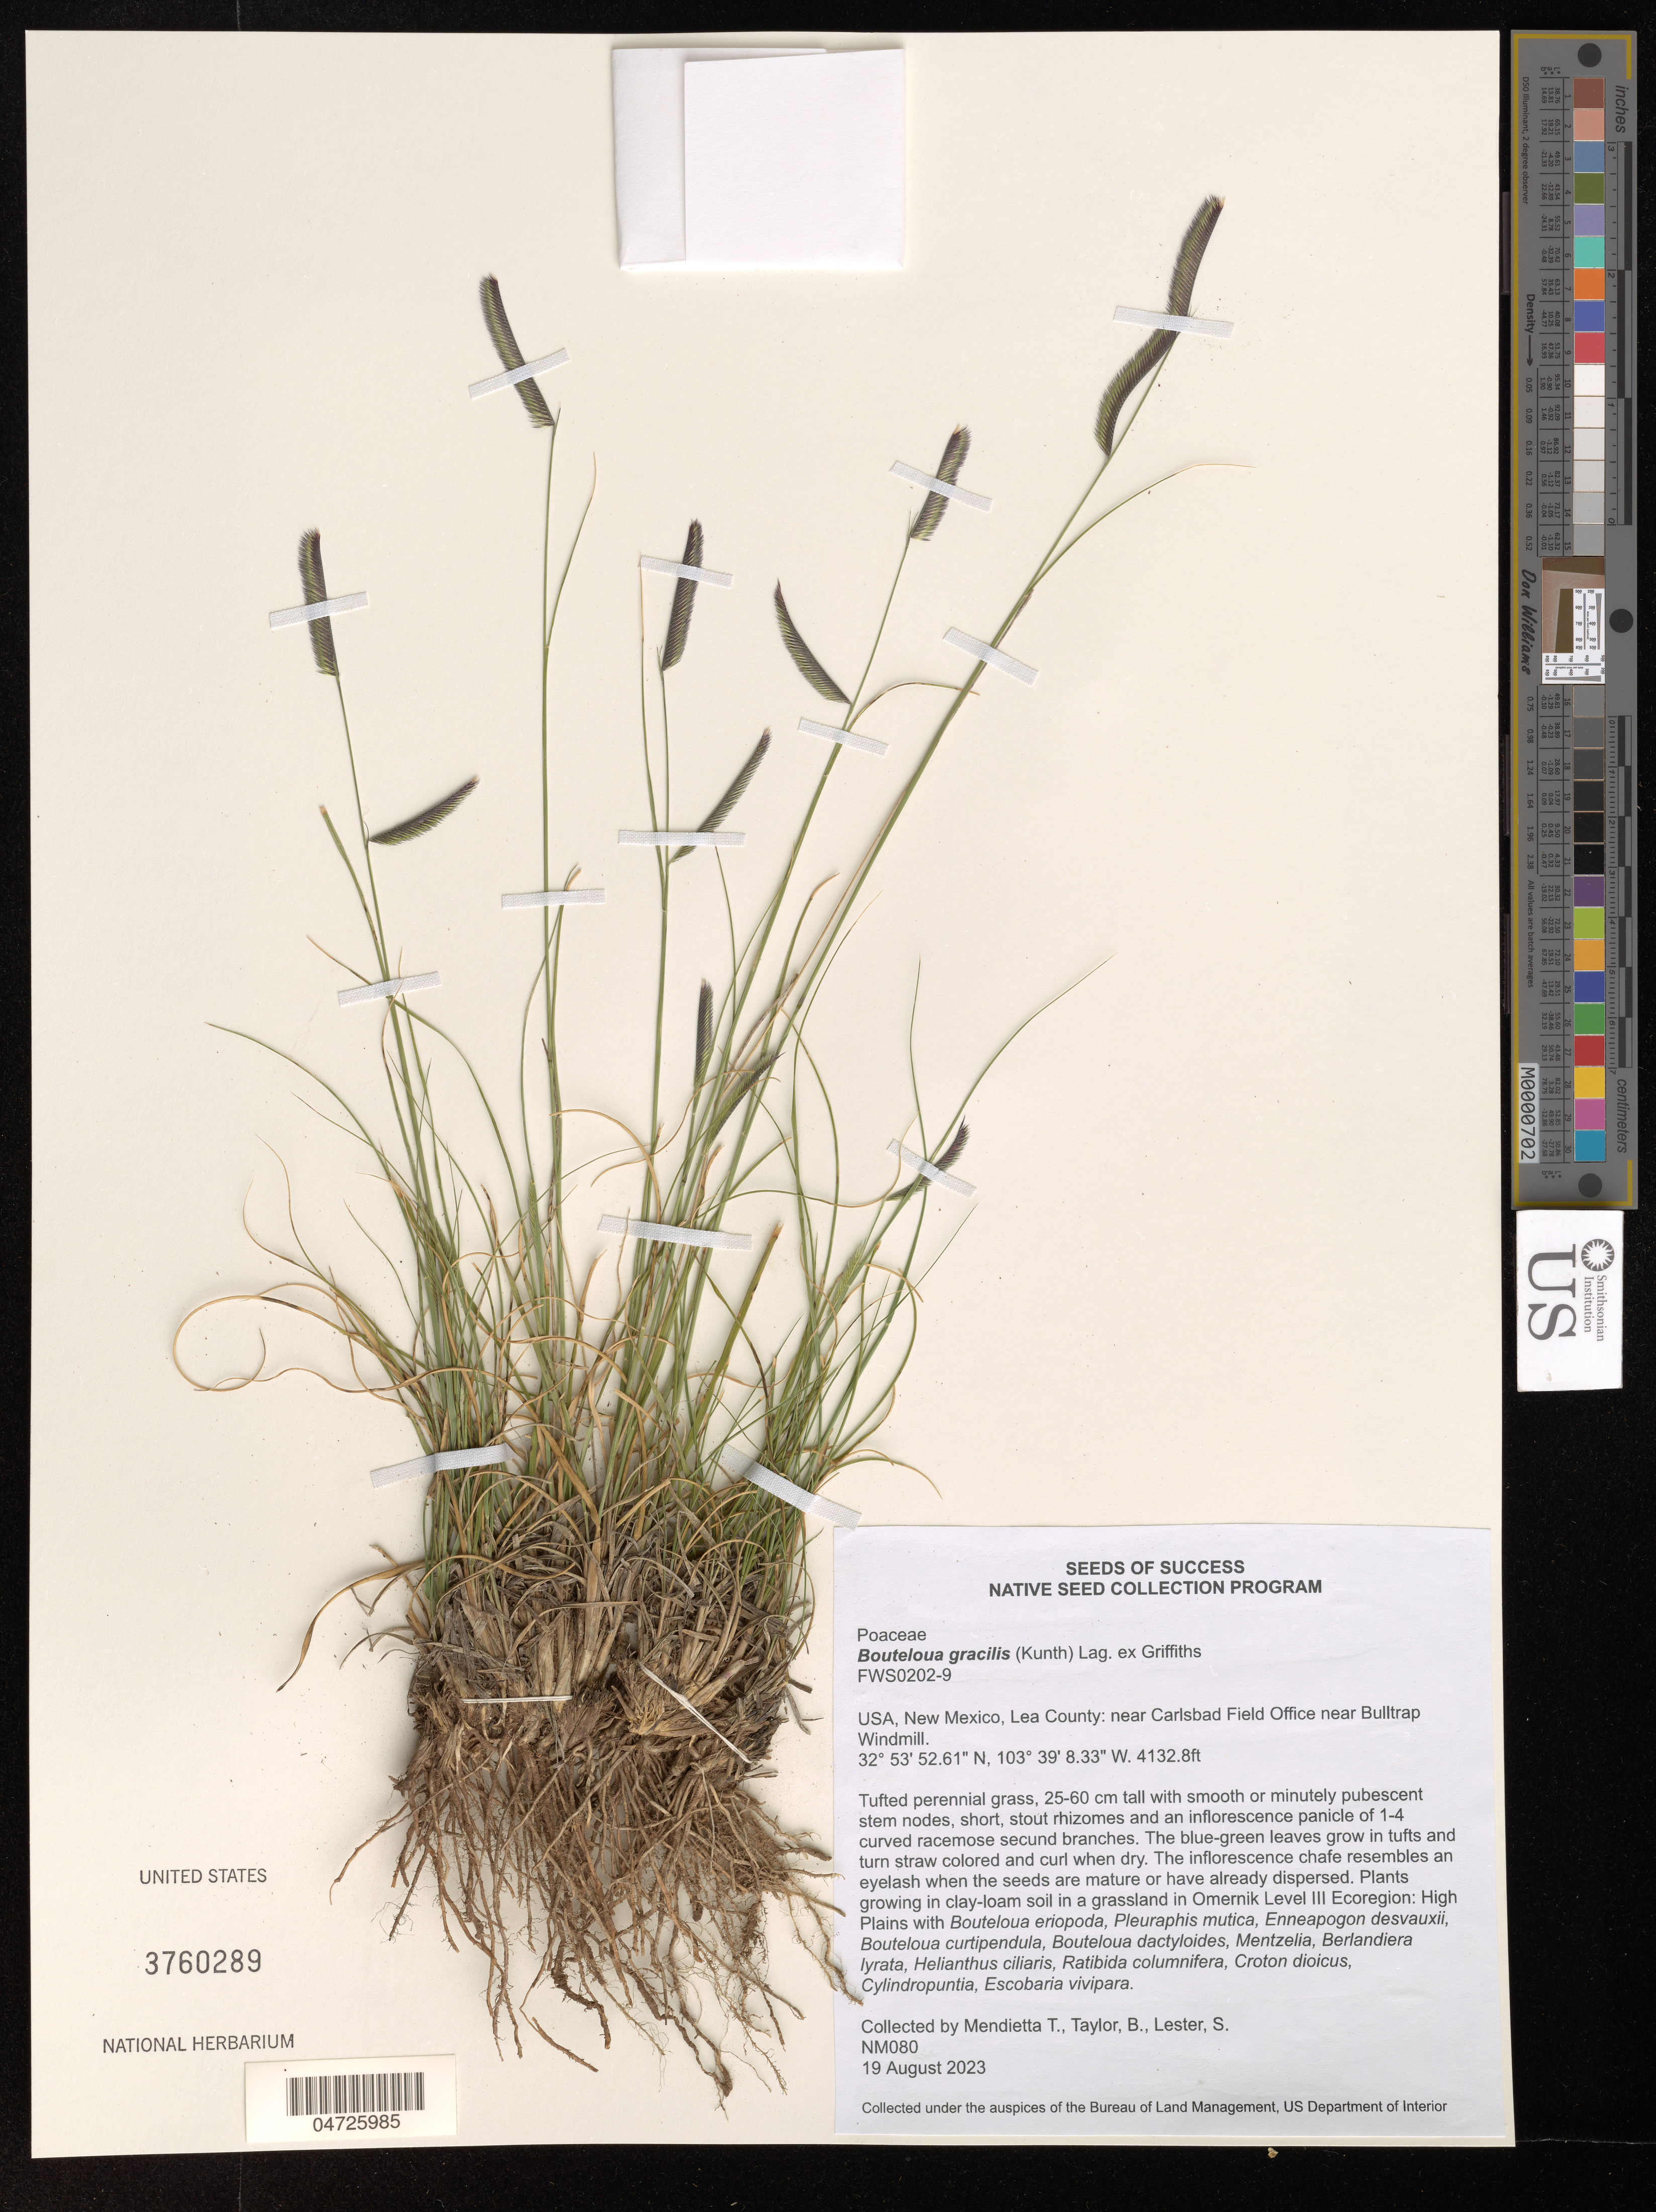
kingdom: Plantae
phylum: Tracheophyta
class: Liliopsida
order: Poales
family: Poaceae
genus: Bouteloua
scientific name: Bouteloua gracilis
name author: (Kunth) Lag. ex Griffiths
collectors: T. Mendietta & B. Taylor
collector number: NM080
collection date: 2023-08-19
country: United States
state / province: New Mexico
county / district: Lea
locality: Lea County: near Carlsbad Field Office near Bulltrap Windmill.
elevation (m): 1259.7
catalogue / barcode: US 3760289